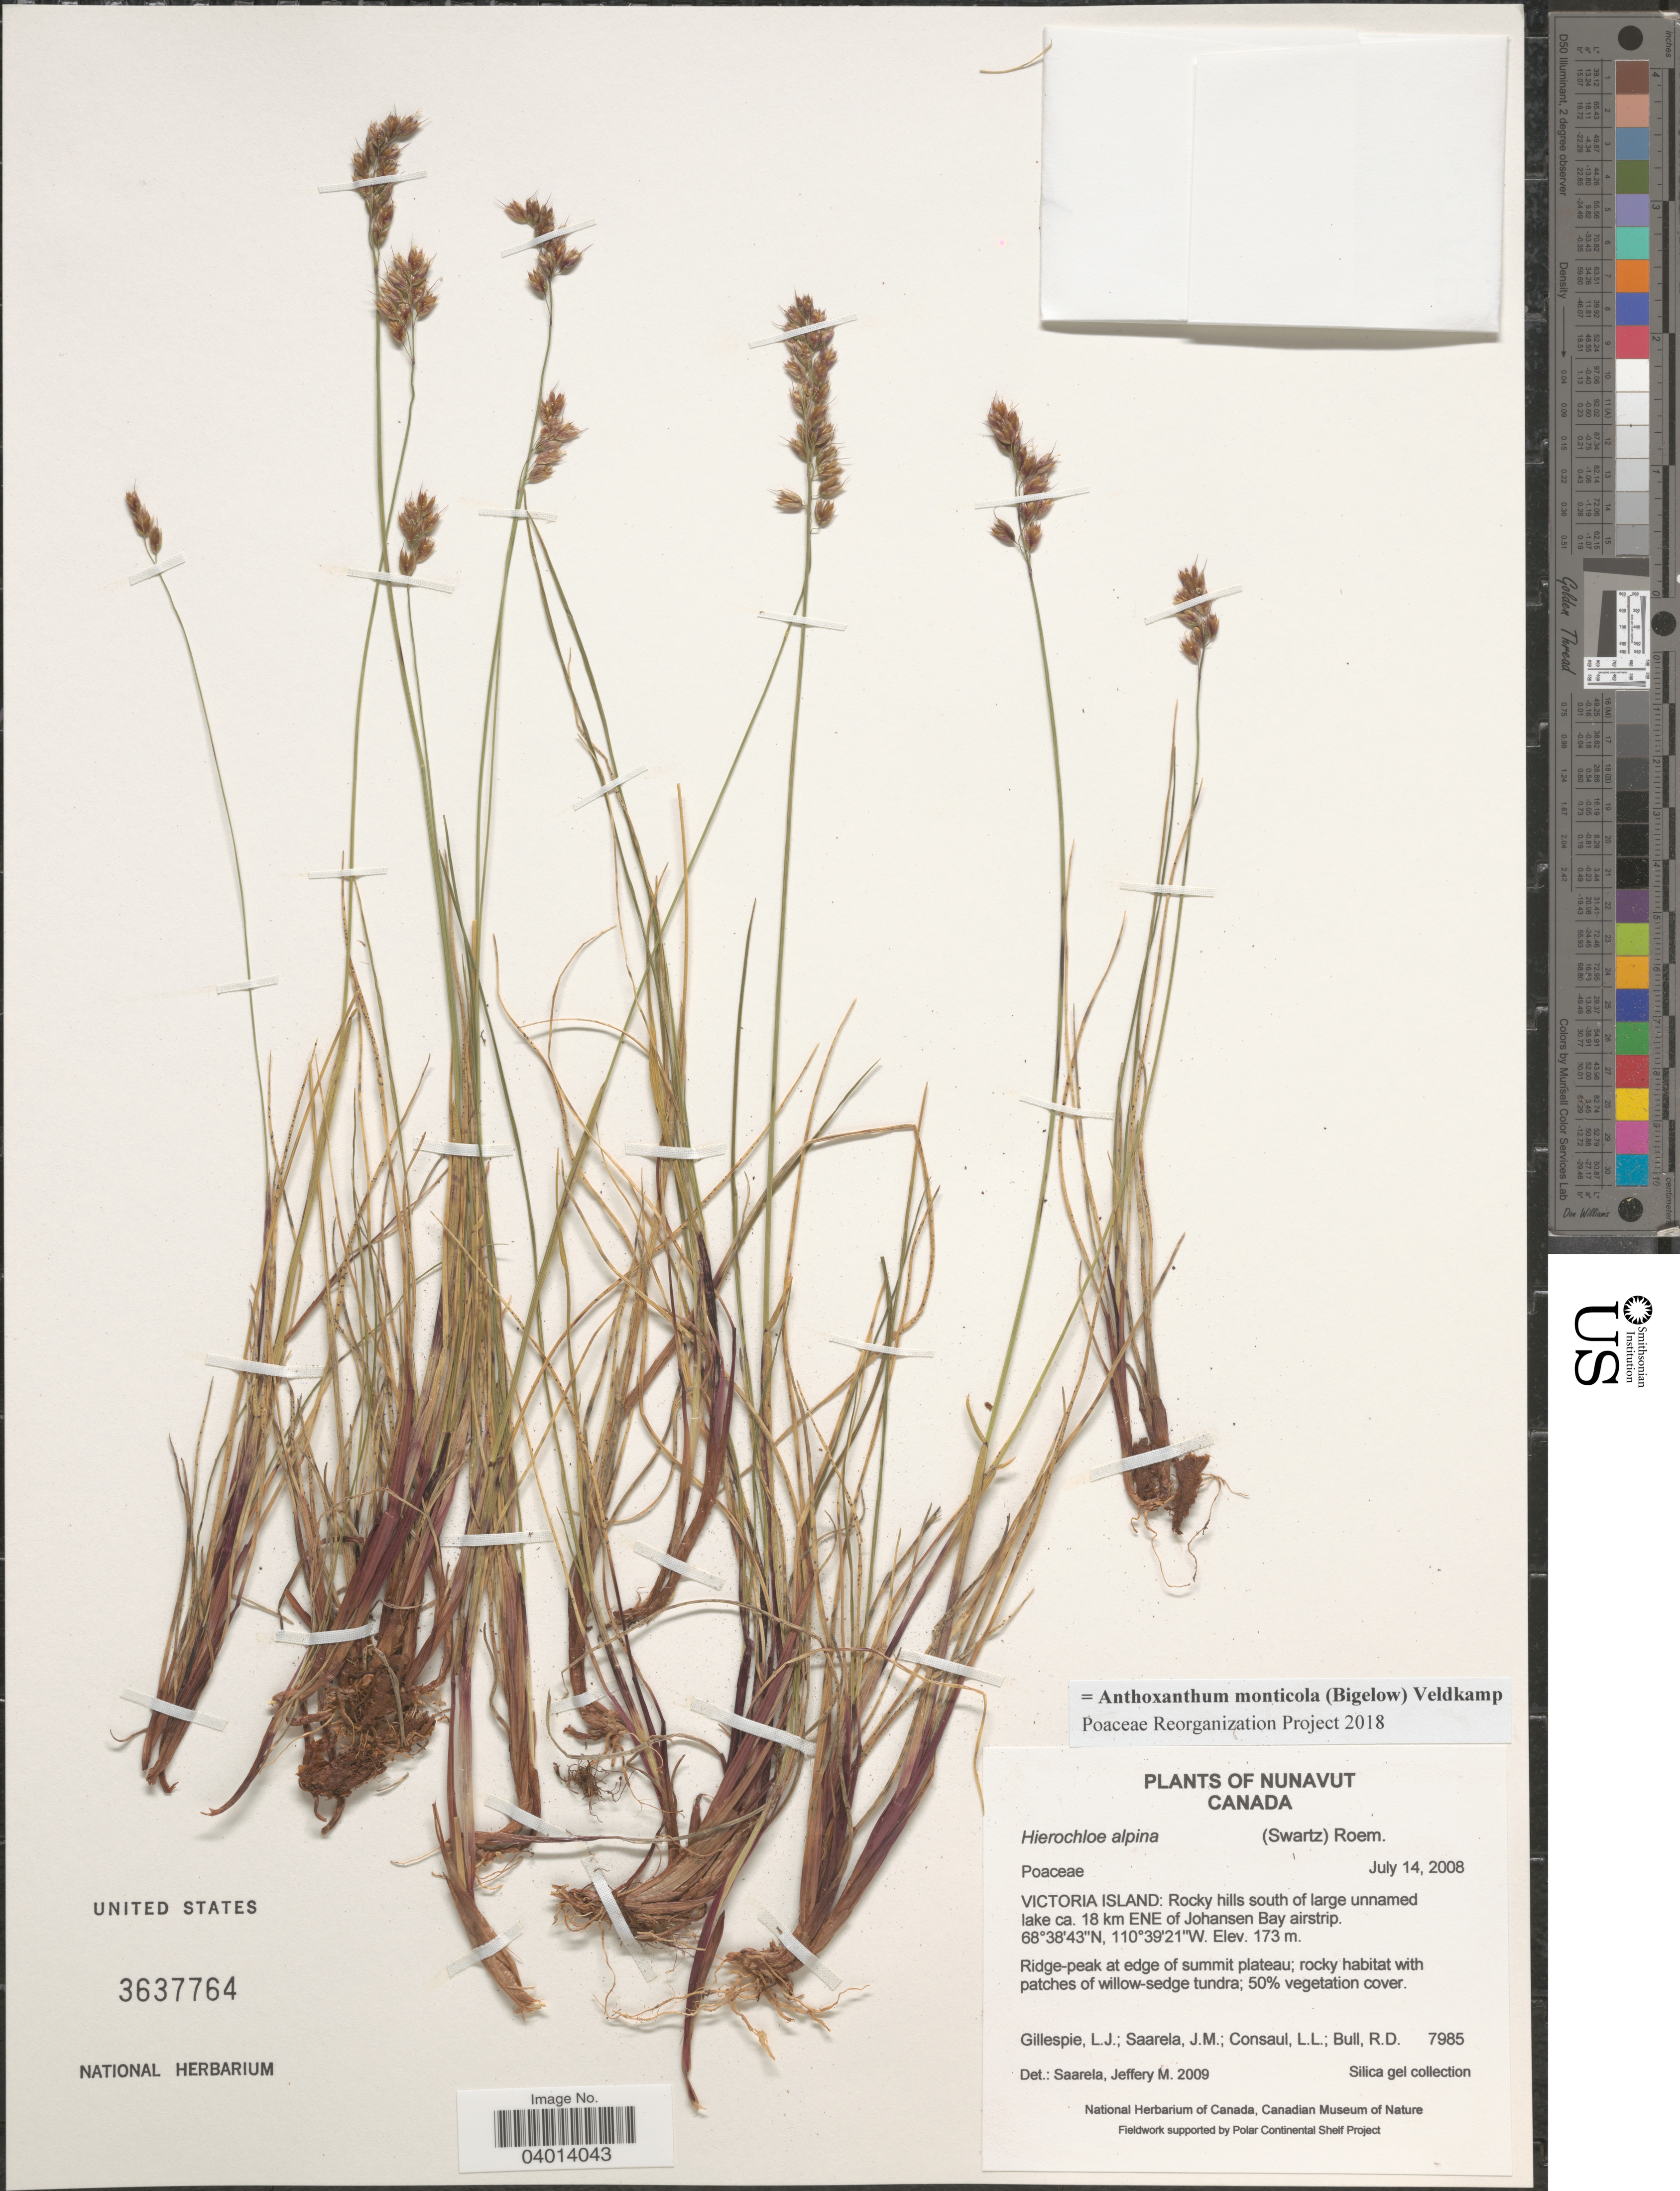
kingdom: Plantae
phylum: Tracheophyta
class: Liliopsida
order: Poales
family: Poaceae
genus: Anthoxanthum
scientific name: Anthoxanthum monticola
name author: (Bigelow) Veldkamp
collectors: L. Gillespie, J. Saarela, L. Consaul & R. Bull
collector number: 7985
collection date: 2008-07-14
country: Canada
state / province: Nunavut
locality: Victoria Island: Rocky hills south of large unnamed lake ca. 18 km ENE of Johansen Bay airstrip.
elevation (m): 173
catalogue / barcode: US 3637764